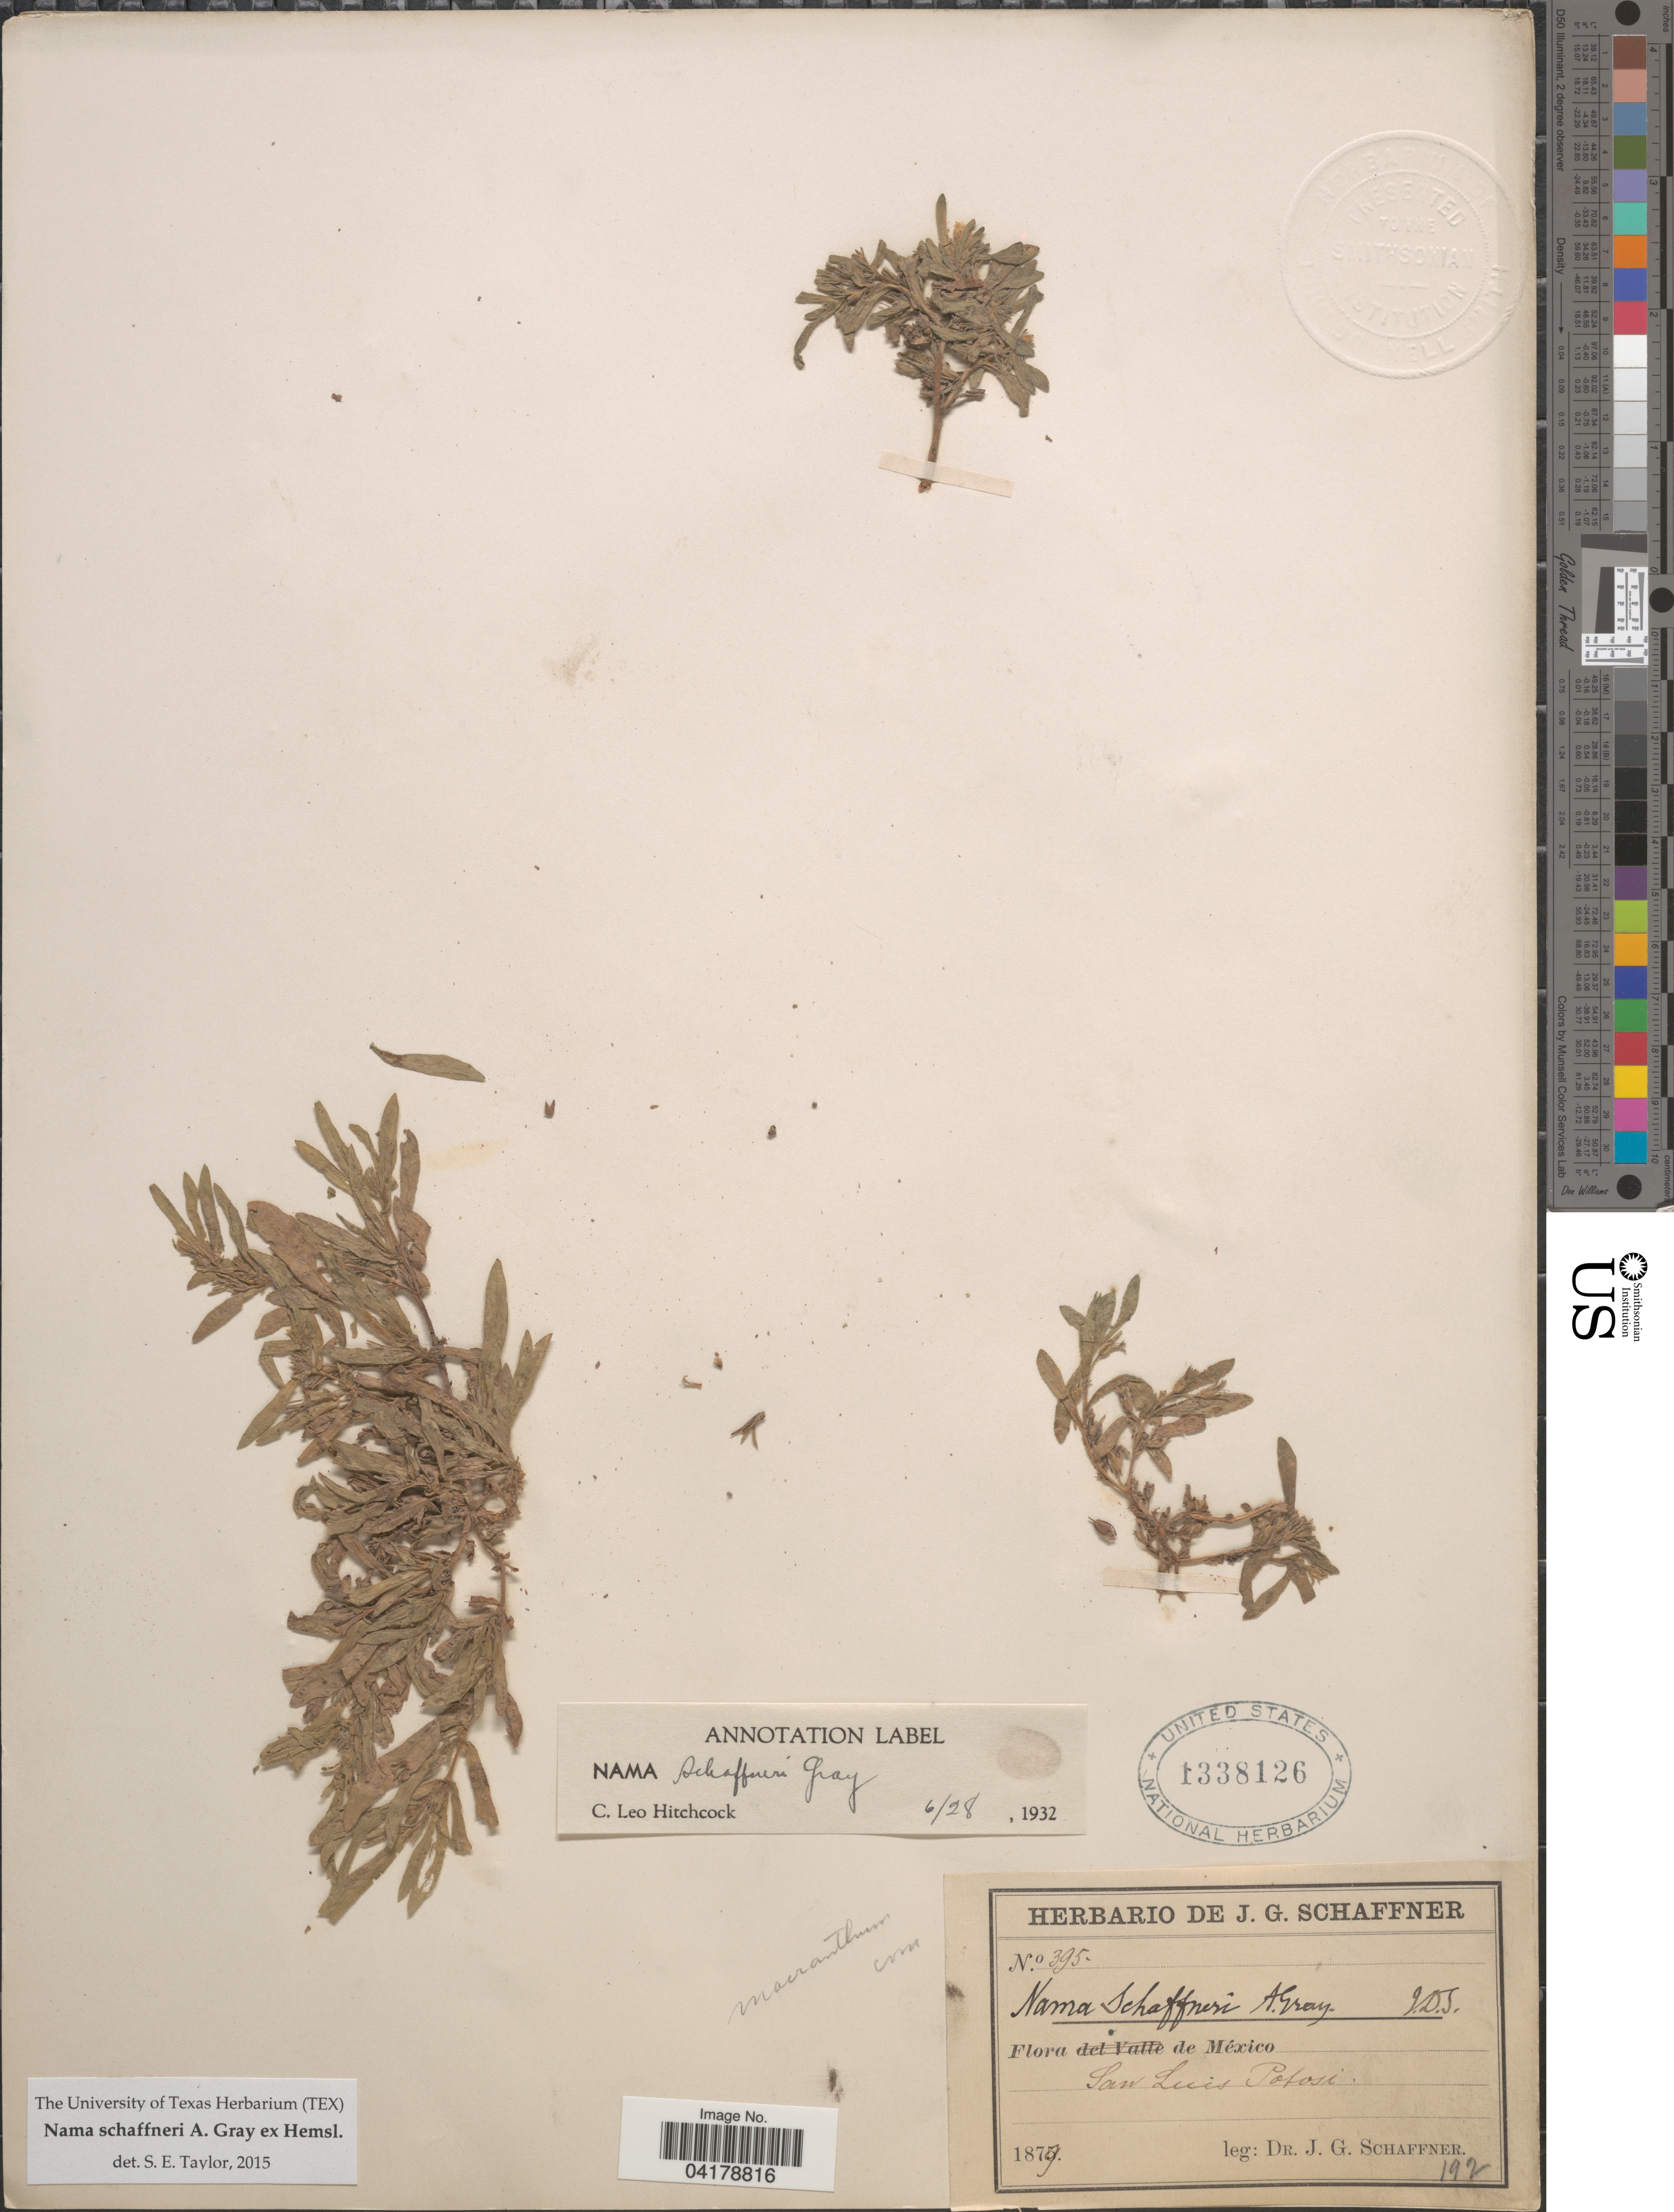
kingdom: Plantae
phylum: Tracheophyta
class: Magnoliopsida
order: Boraginales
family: Namaceae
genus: Nama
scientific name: Nama schaffneri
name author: A. Gray in Hemsl.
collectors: J. G. Schaffner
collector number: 395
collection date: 1879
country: Mexico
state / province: San Luis Potosí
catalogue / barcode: US 1338126